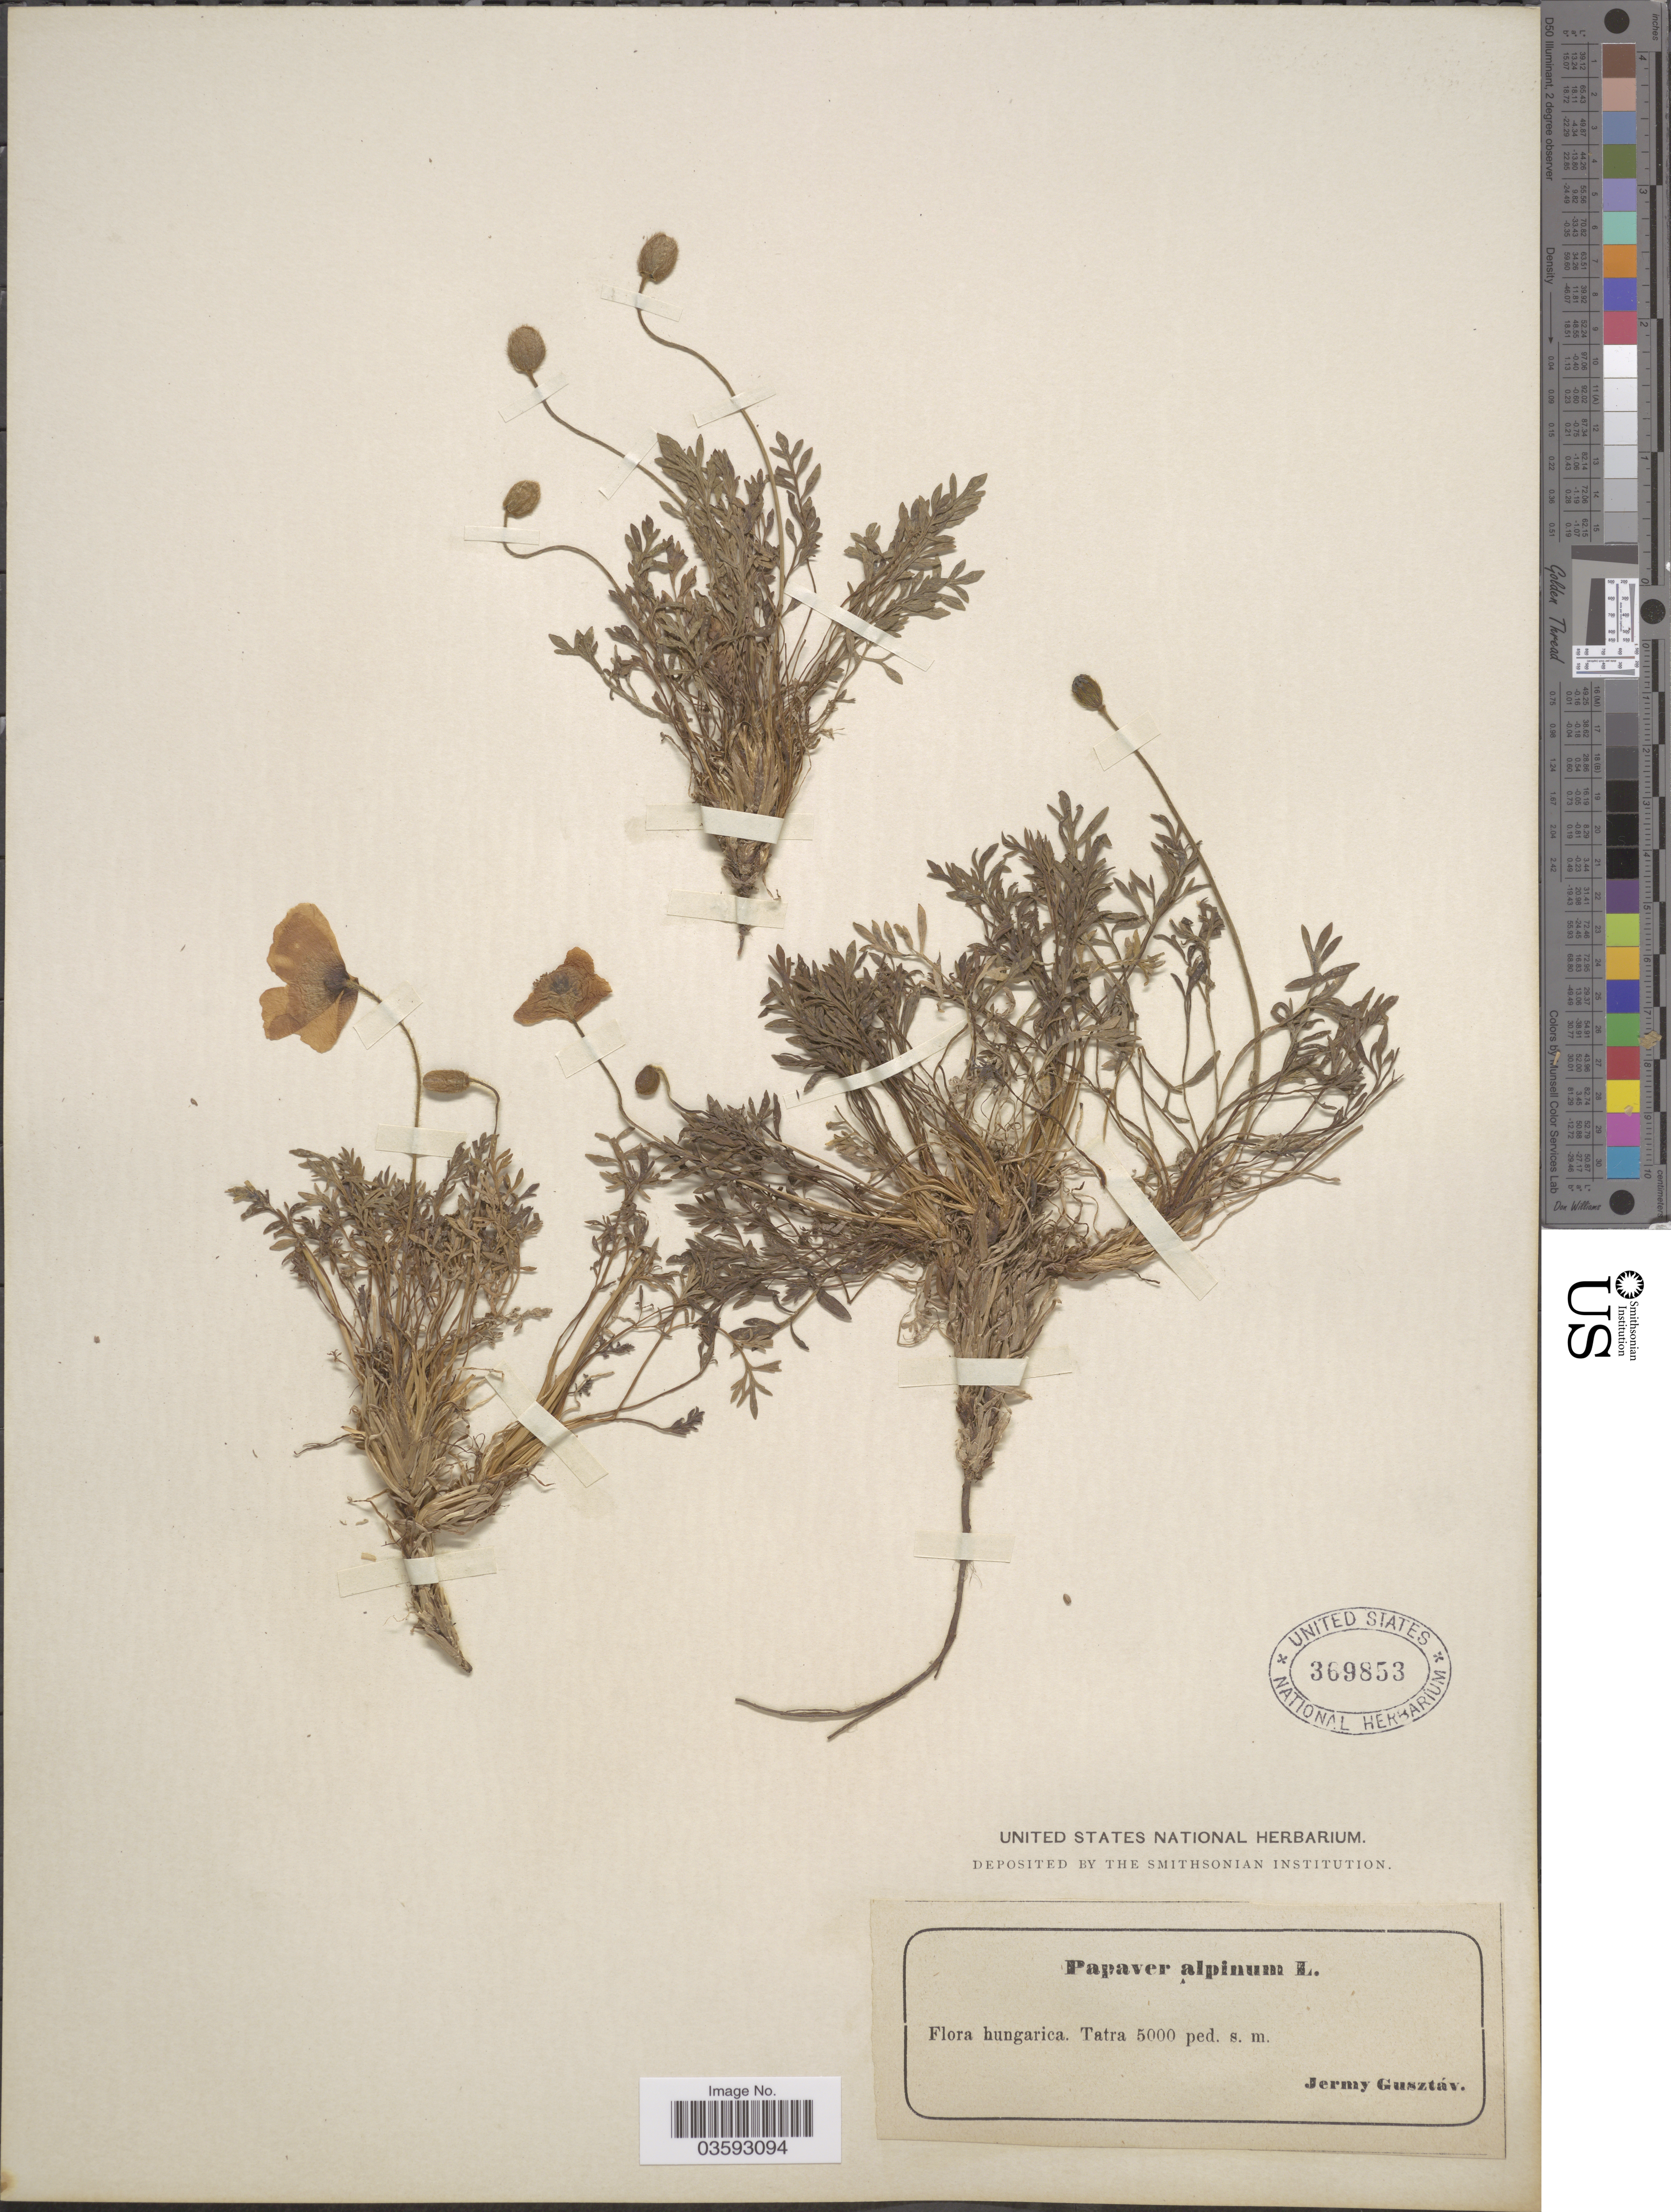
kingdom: Plantae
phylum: Tracheophyta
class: Magnoliopsida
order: Ranunculales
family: Papaveraceae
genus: Papaver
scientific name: Papaver alpinum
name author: L.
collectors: J. Gusztav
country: Hungary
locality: Tatra.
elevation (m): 1524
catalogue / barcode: US 369853